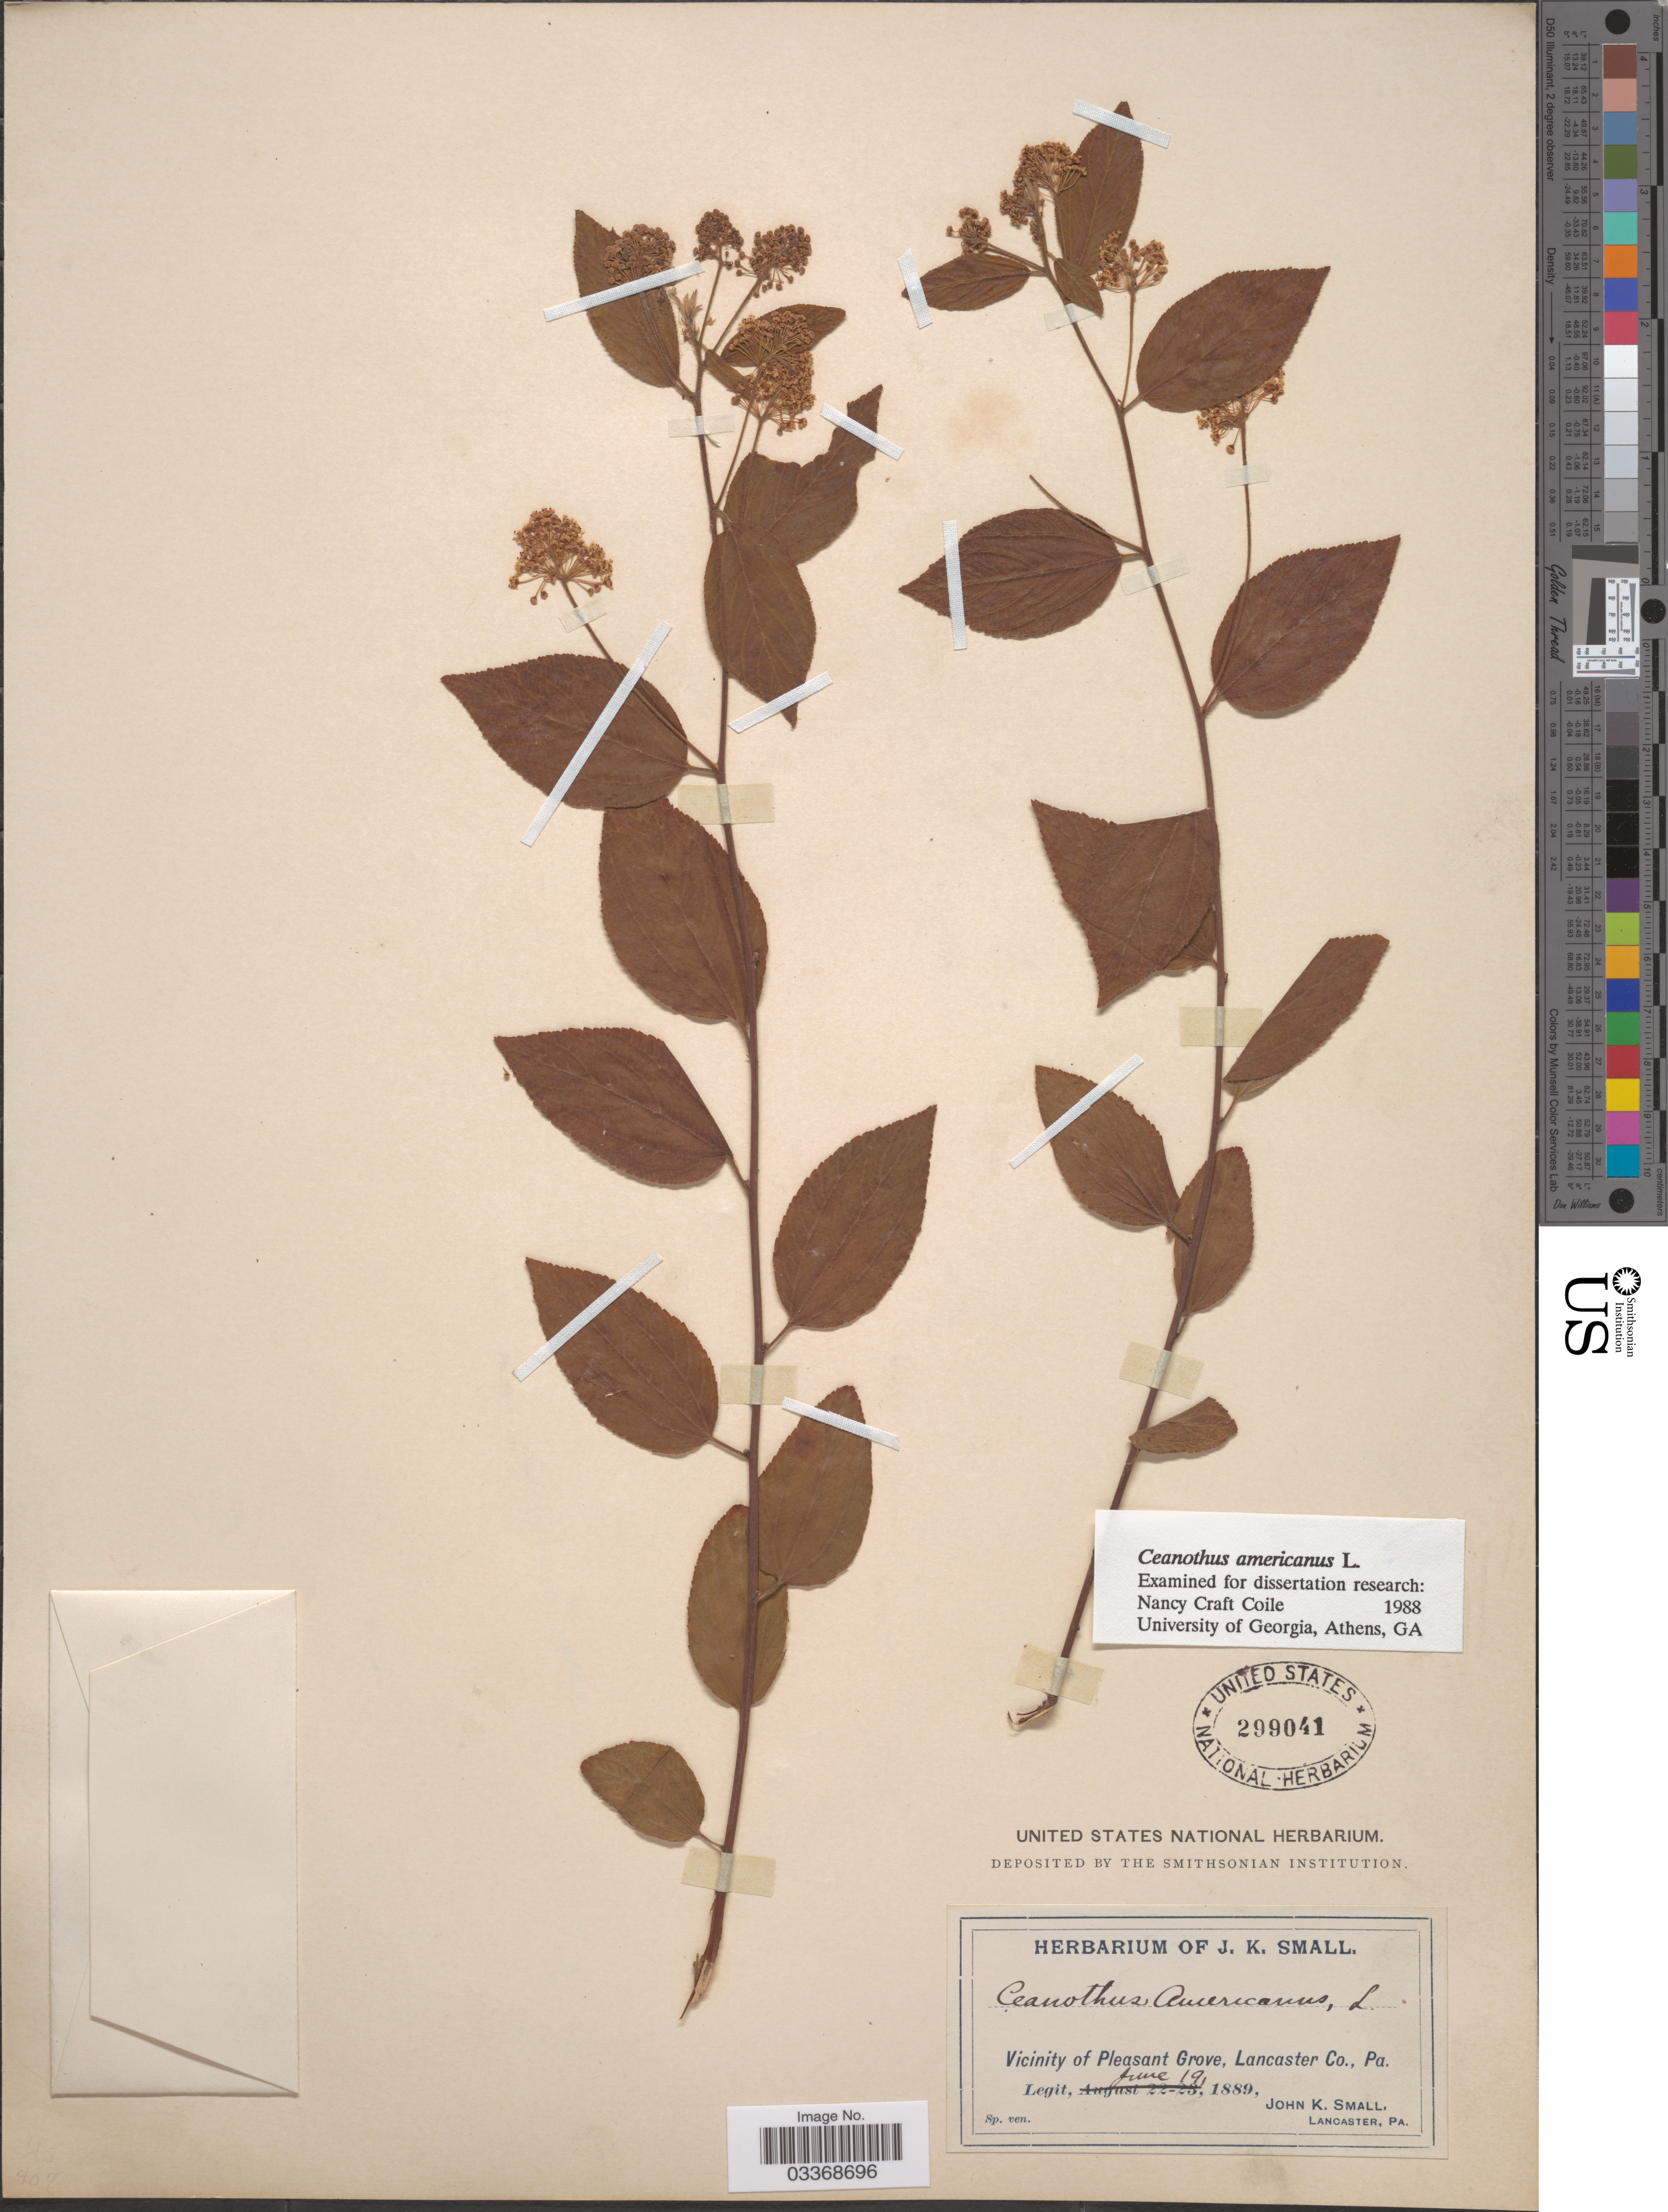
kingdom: Plantae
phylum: Tracheophyta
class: Magnoliopsida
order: Rosales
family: Rhamnaceae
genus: Ceanothus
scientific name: Ceanothus americanus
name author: L.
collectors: J. K. Small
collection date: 1889-06-19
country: United States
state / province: Pennsylvania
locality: Vicinity of Pleasant Grove, Lancaster Co.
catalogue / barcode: US 299041